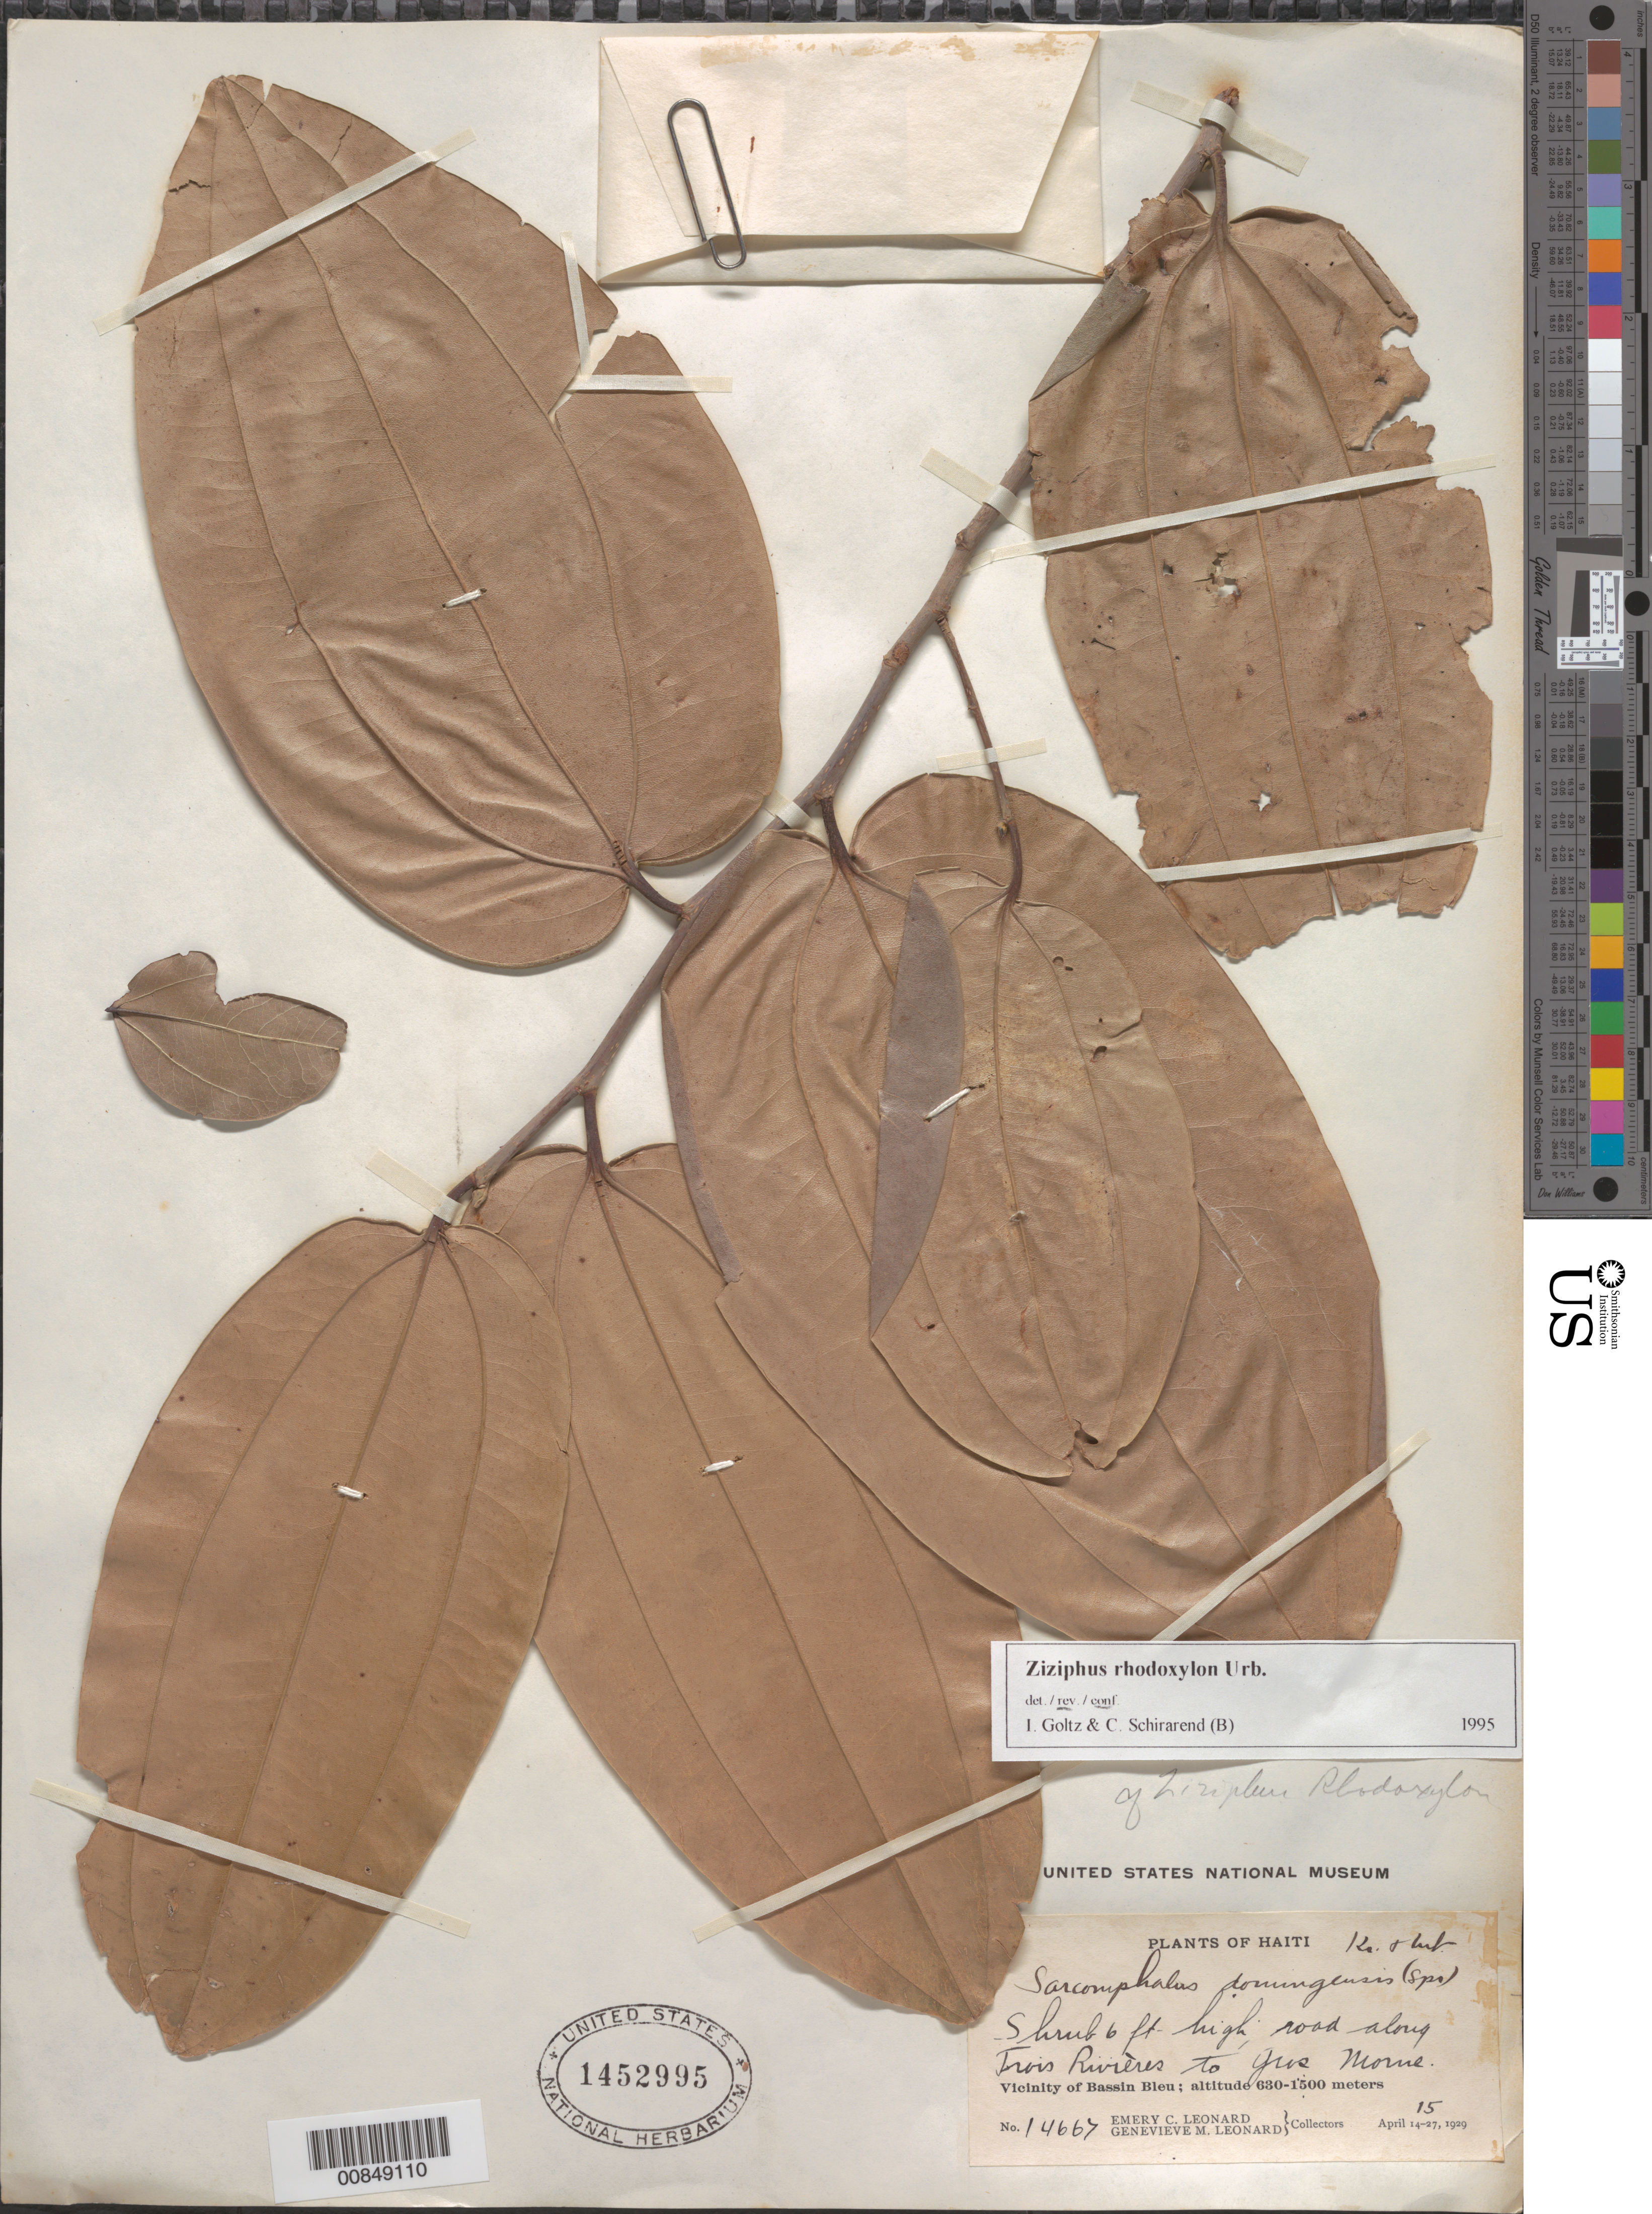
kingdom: Plantae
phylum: Tracheophyta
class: Magnoliopsida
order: Rosales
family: Rhamnaceae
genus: Sarcomphalus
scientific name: Sarcomphalus rhodoxylon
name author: (Urb.) Hauenschild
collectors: E. C. Leonard & G. M. Leonard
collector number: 14667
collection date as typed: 15 Apr 1929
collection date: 1929-04-15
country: Haiti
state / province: Nord-Ouest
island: Hispaniola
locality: Vicinity of Bassin Bleu, road along Trois Rivières to Gros Morne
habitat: Road along river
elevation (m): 630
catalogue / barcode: US 1452995